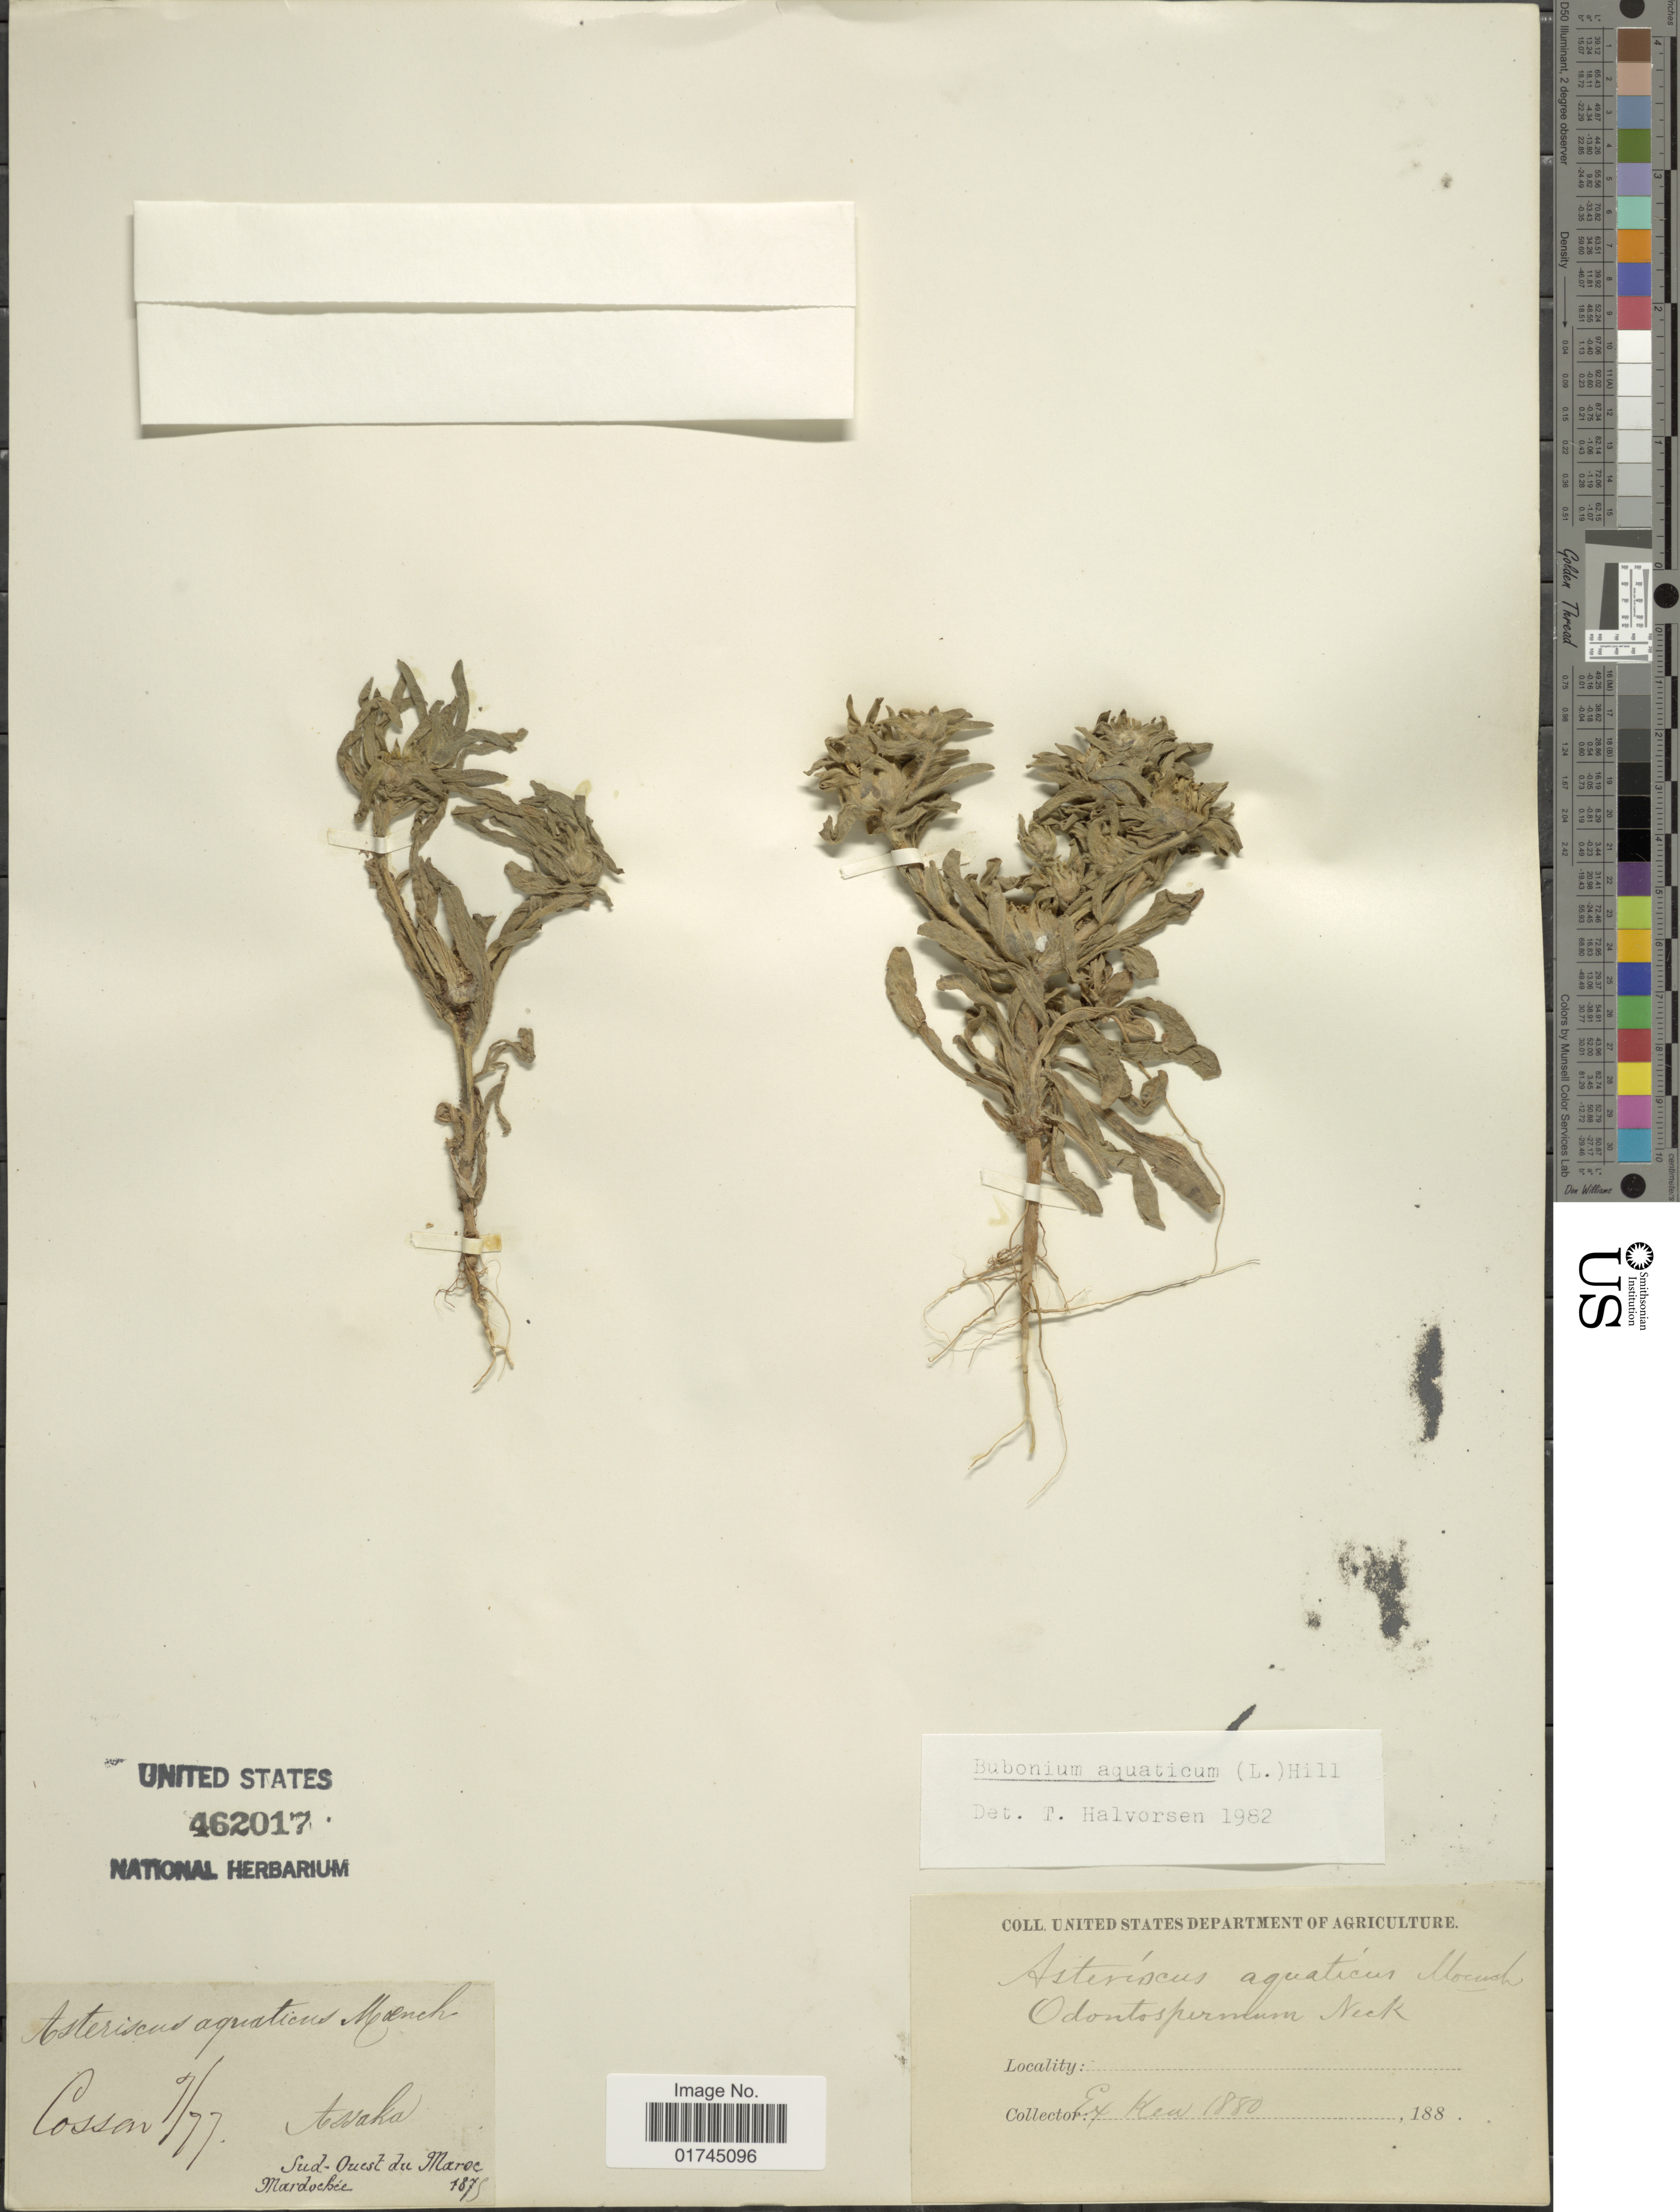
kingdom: Plantae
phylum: Tracheophyta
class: Magnoliopsida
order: Asterales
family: Asteraceae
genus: Nauplius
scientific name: Nauplius aquaticus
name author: (L.) Less.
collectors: Mardochee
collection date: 1875-07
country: Morocco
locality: Assaka, Sud-Ouest du Maroc.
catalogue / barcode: US 462017